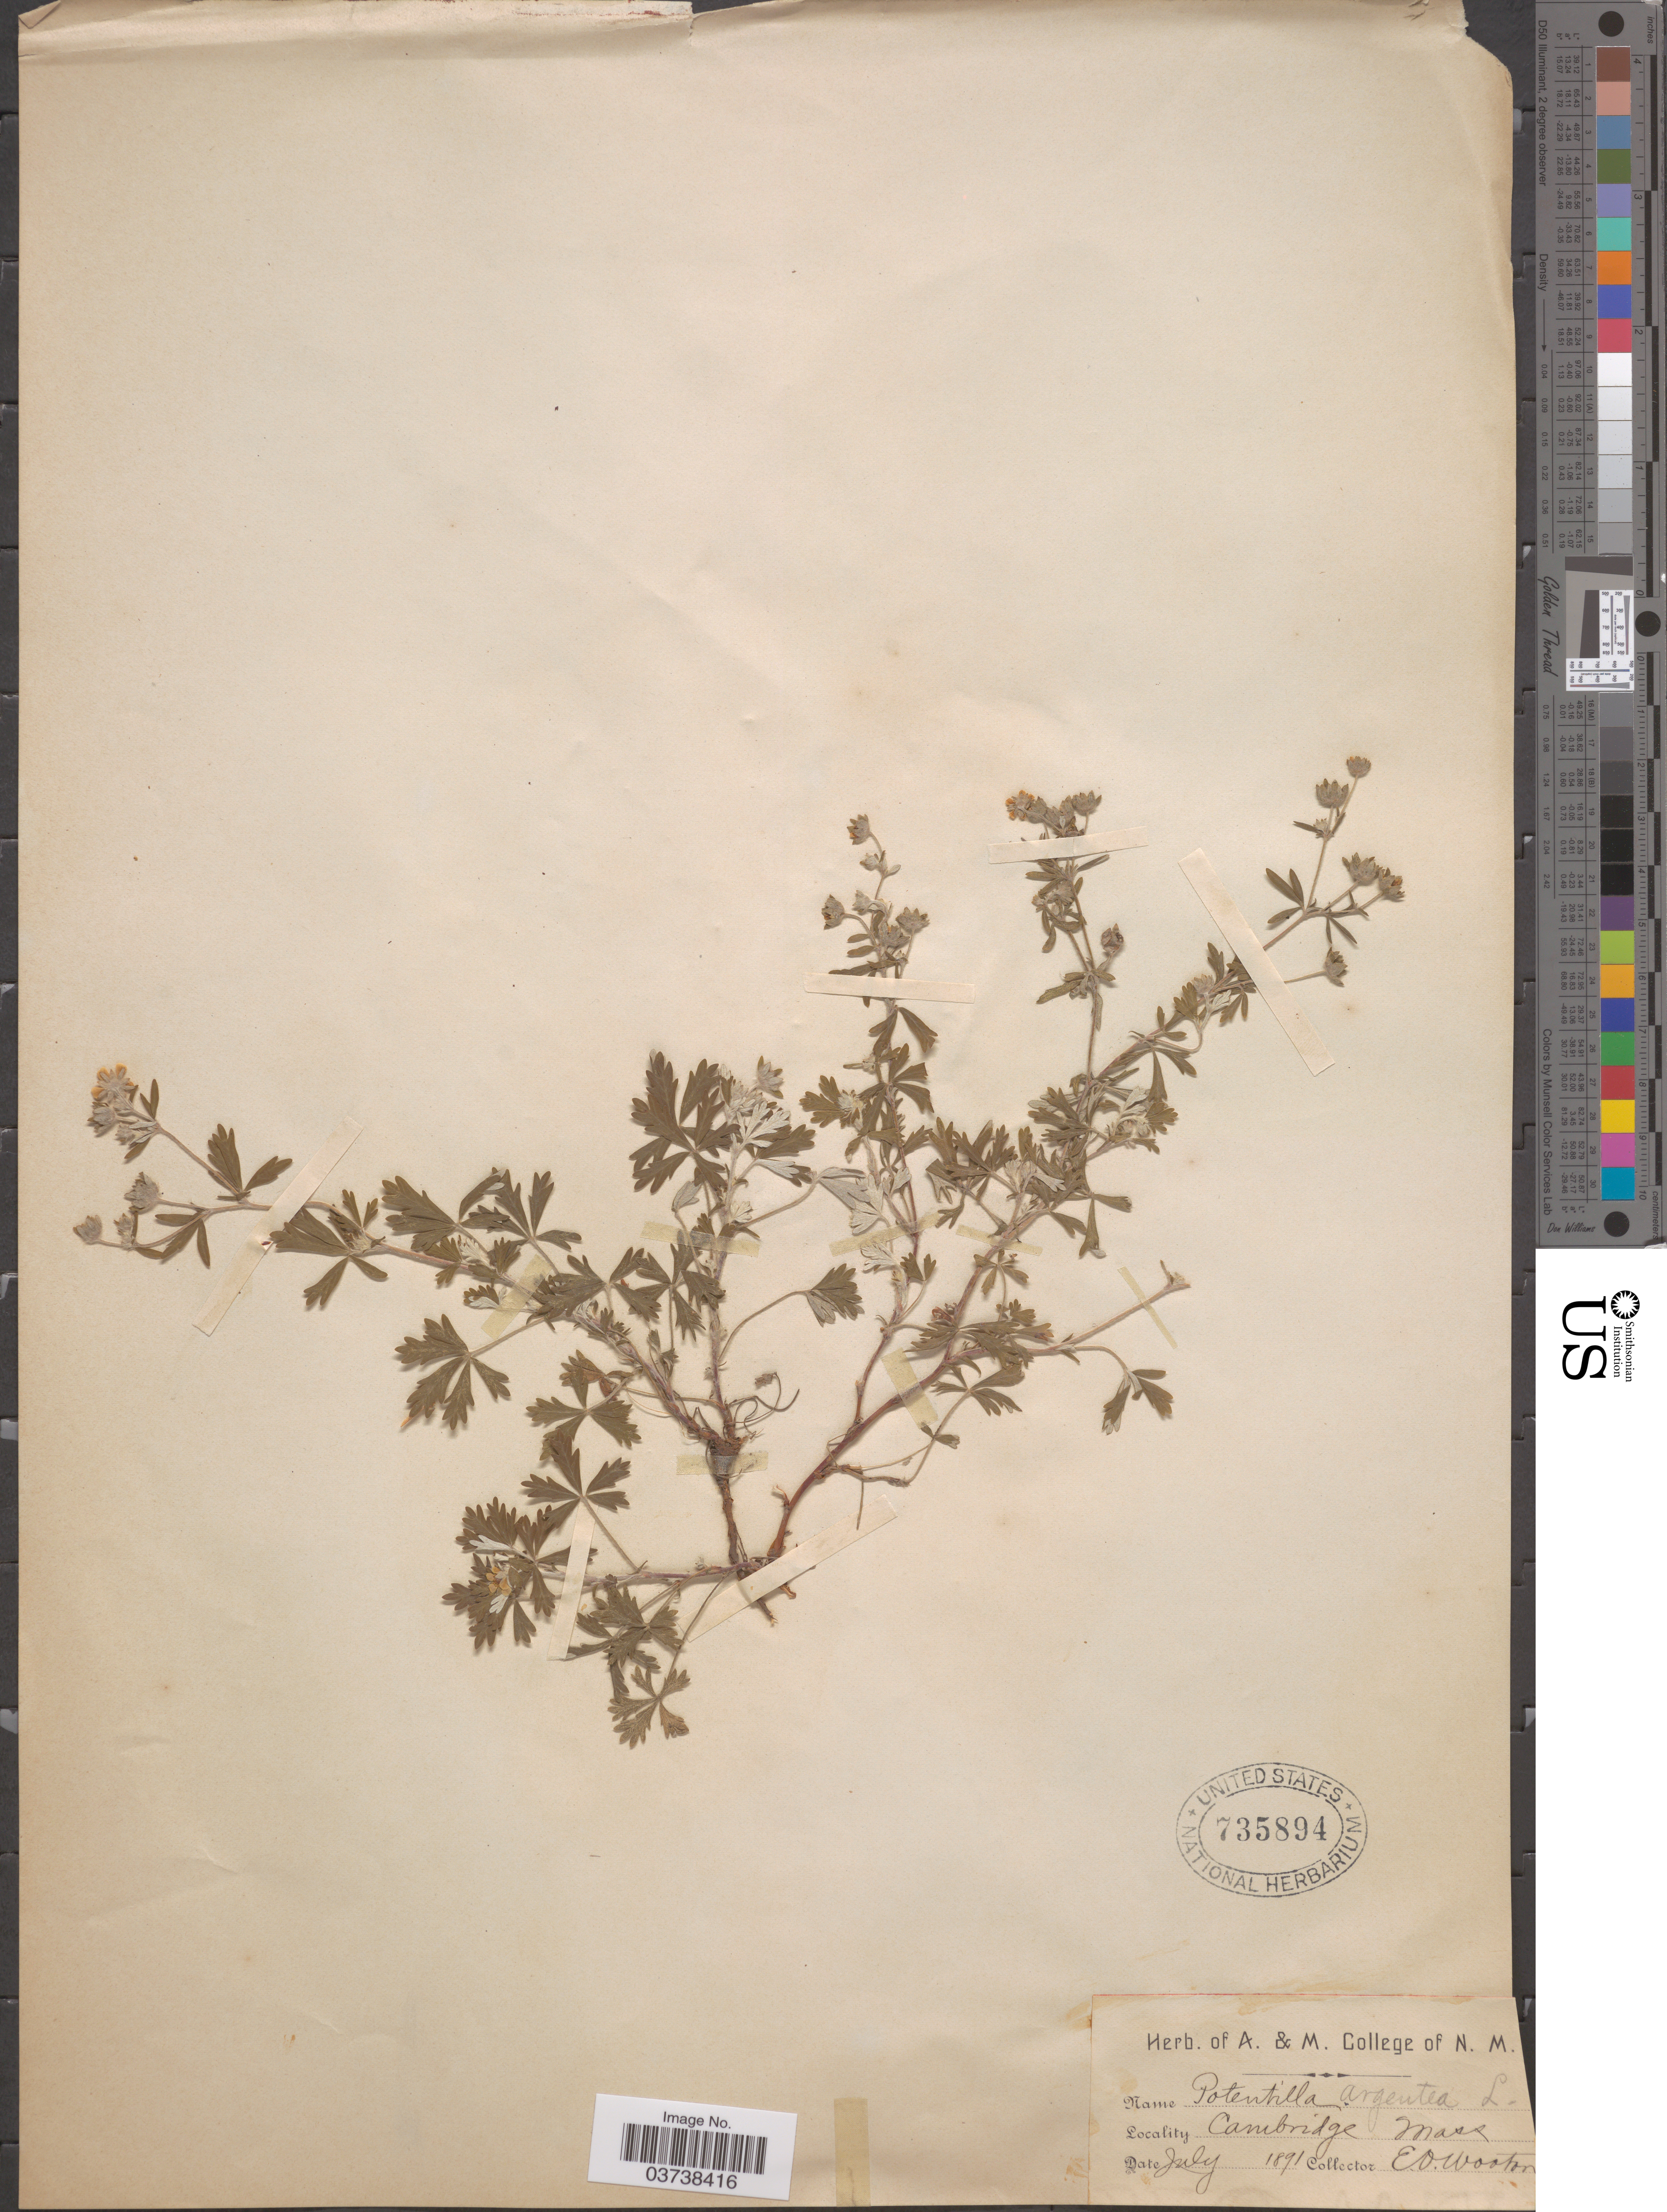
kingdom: Plantae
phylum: Tracheophyta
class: Magnoliopsida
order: Rosales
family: Rosaceae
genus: Potentilla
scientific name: Potentilla argentea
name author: L.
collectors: E. O. Wooton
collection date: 1891-07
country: United States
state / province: Massachusetts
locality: Cambridge.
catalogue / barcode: US 735894